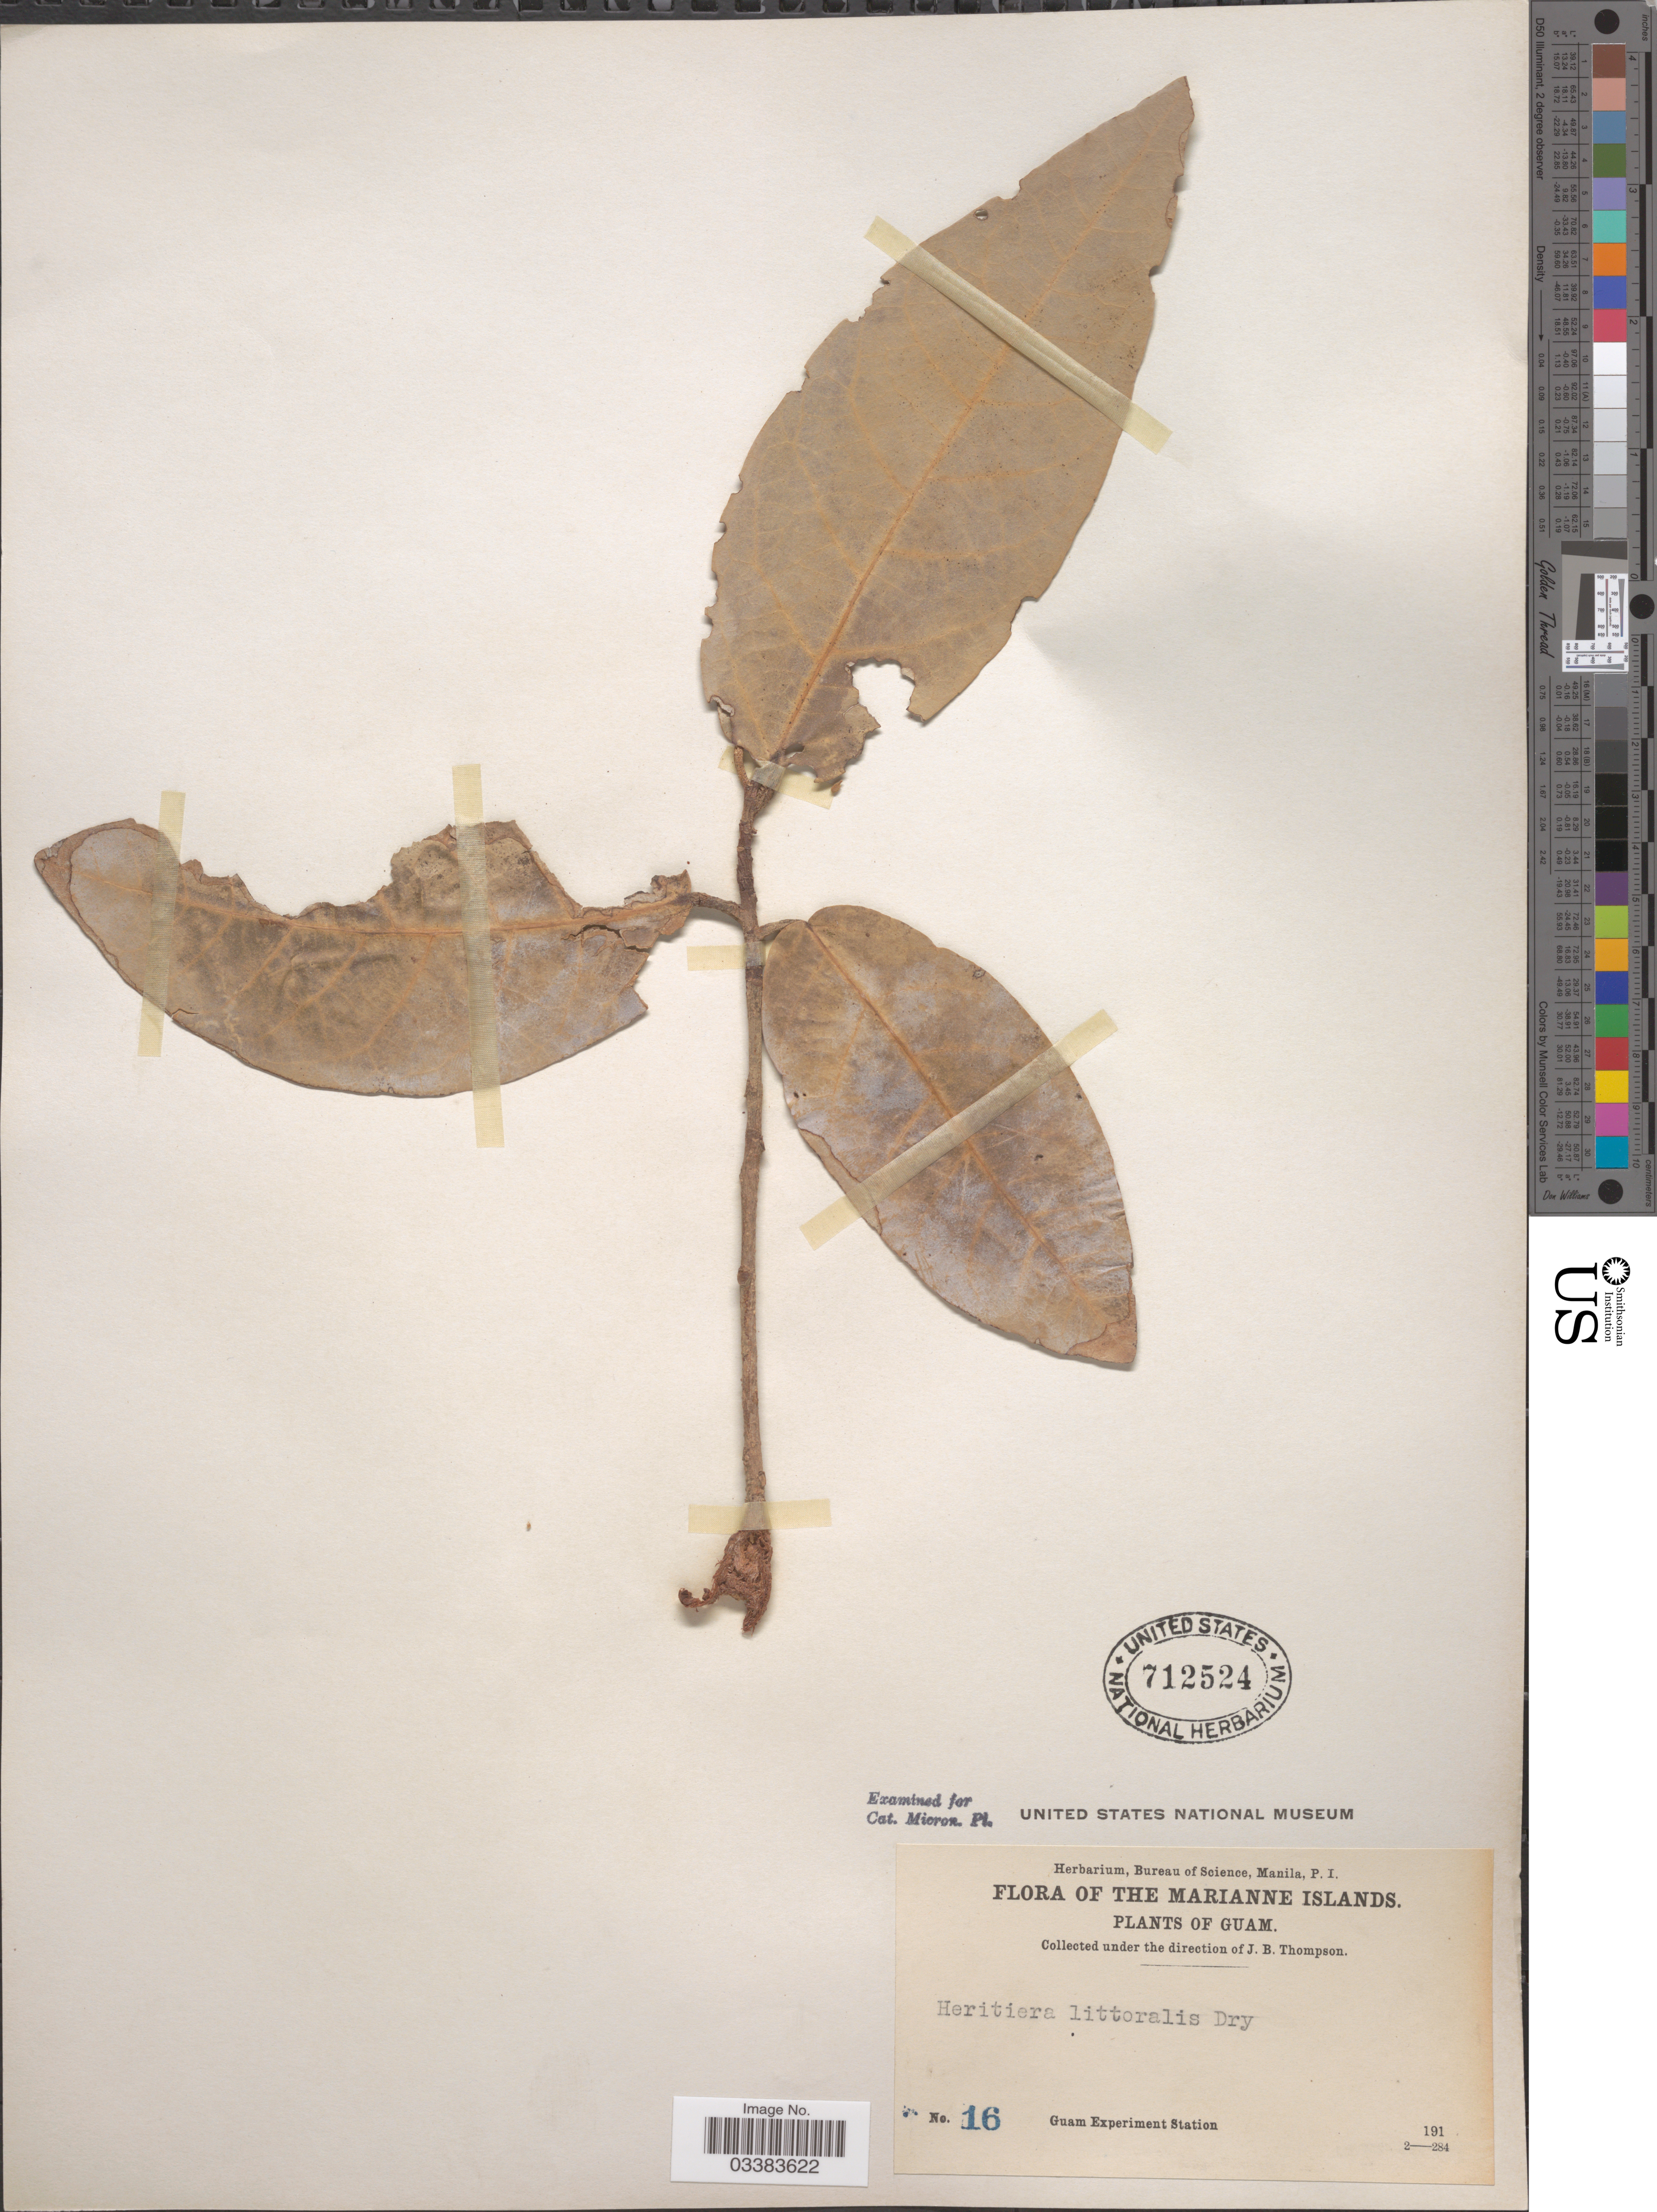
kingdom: Plantae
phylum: Tracheophyta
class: Magnoliopsida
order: Malvales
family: Malvaceae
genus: Heritiera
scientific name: Heritiera littoralis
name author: Aiton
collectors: Guam Exp. Sta.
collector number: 16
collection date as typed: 191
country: Guam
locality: The Marianne Islands.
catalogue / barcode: US 712524